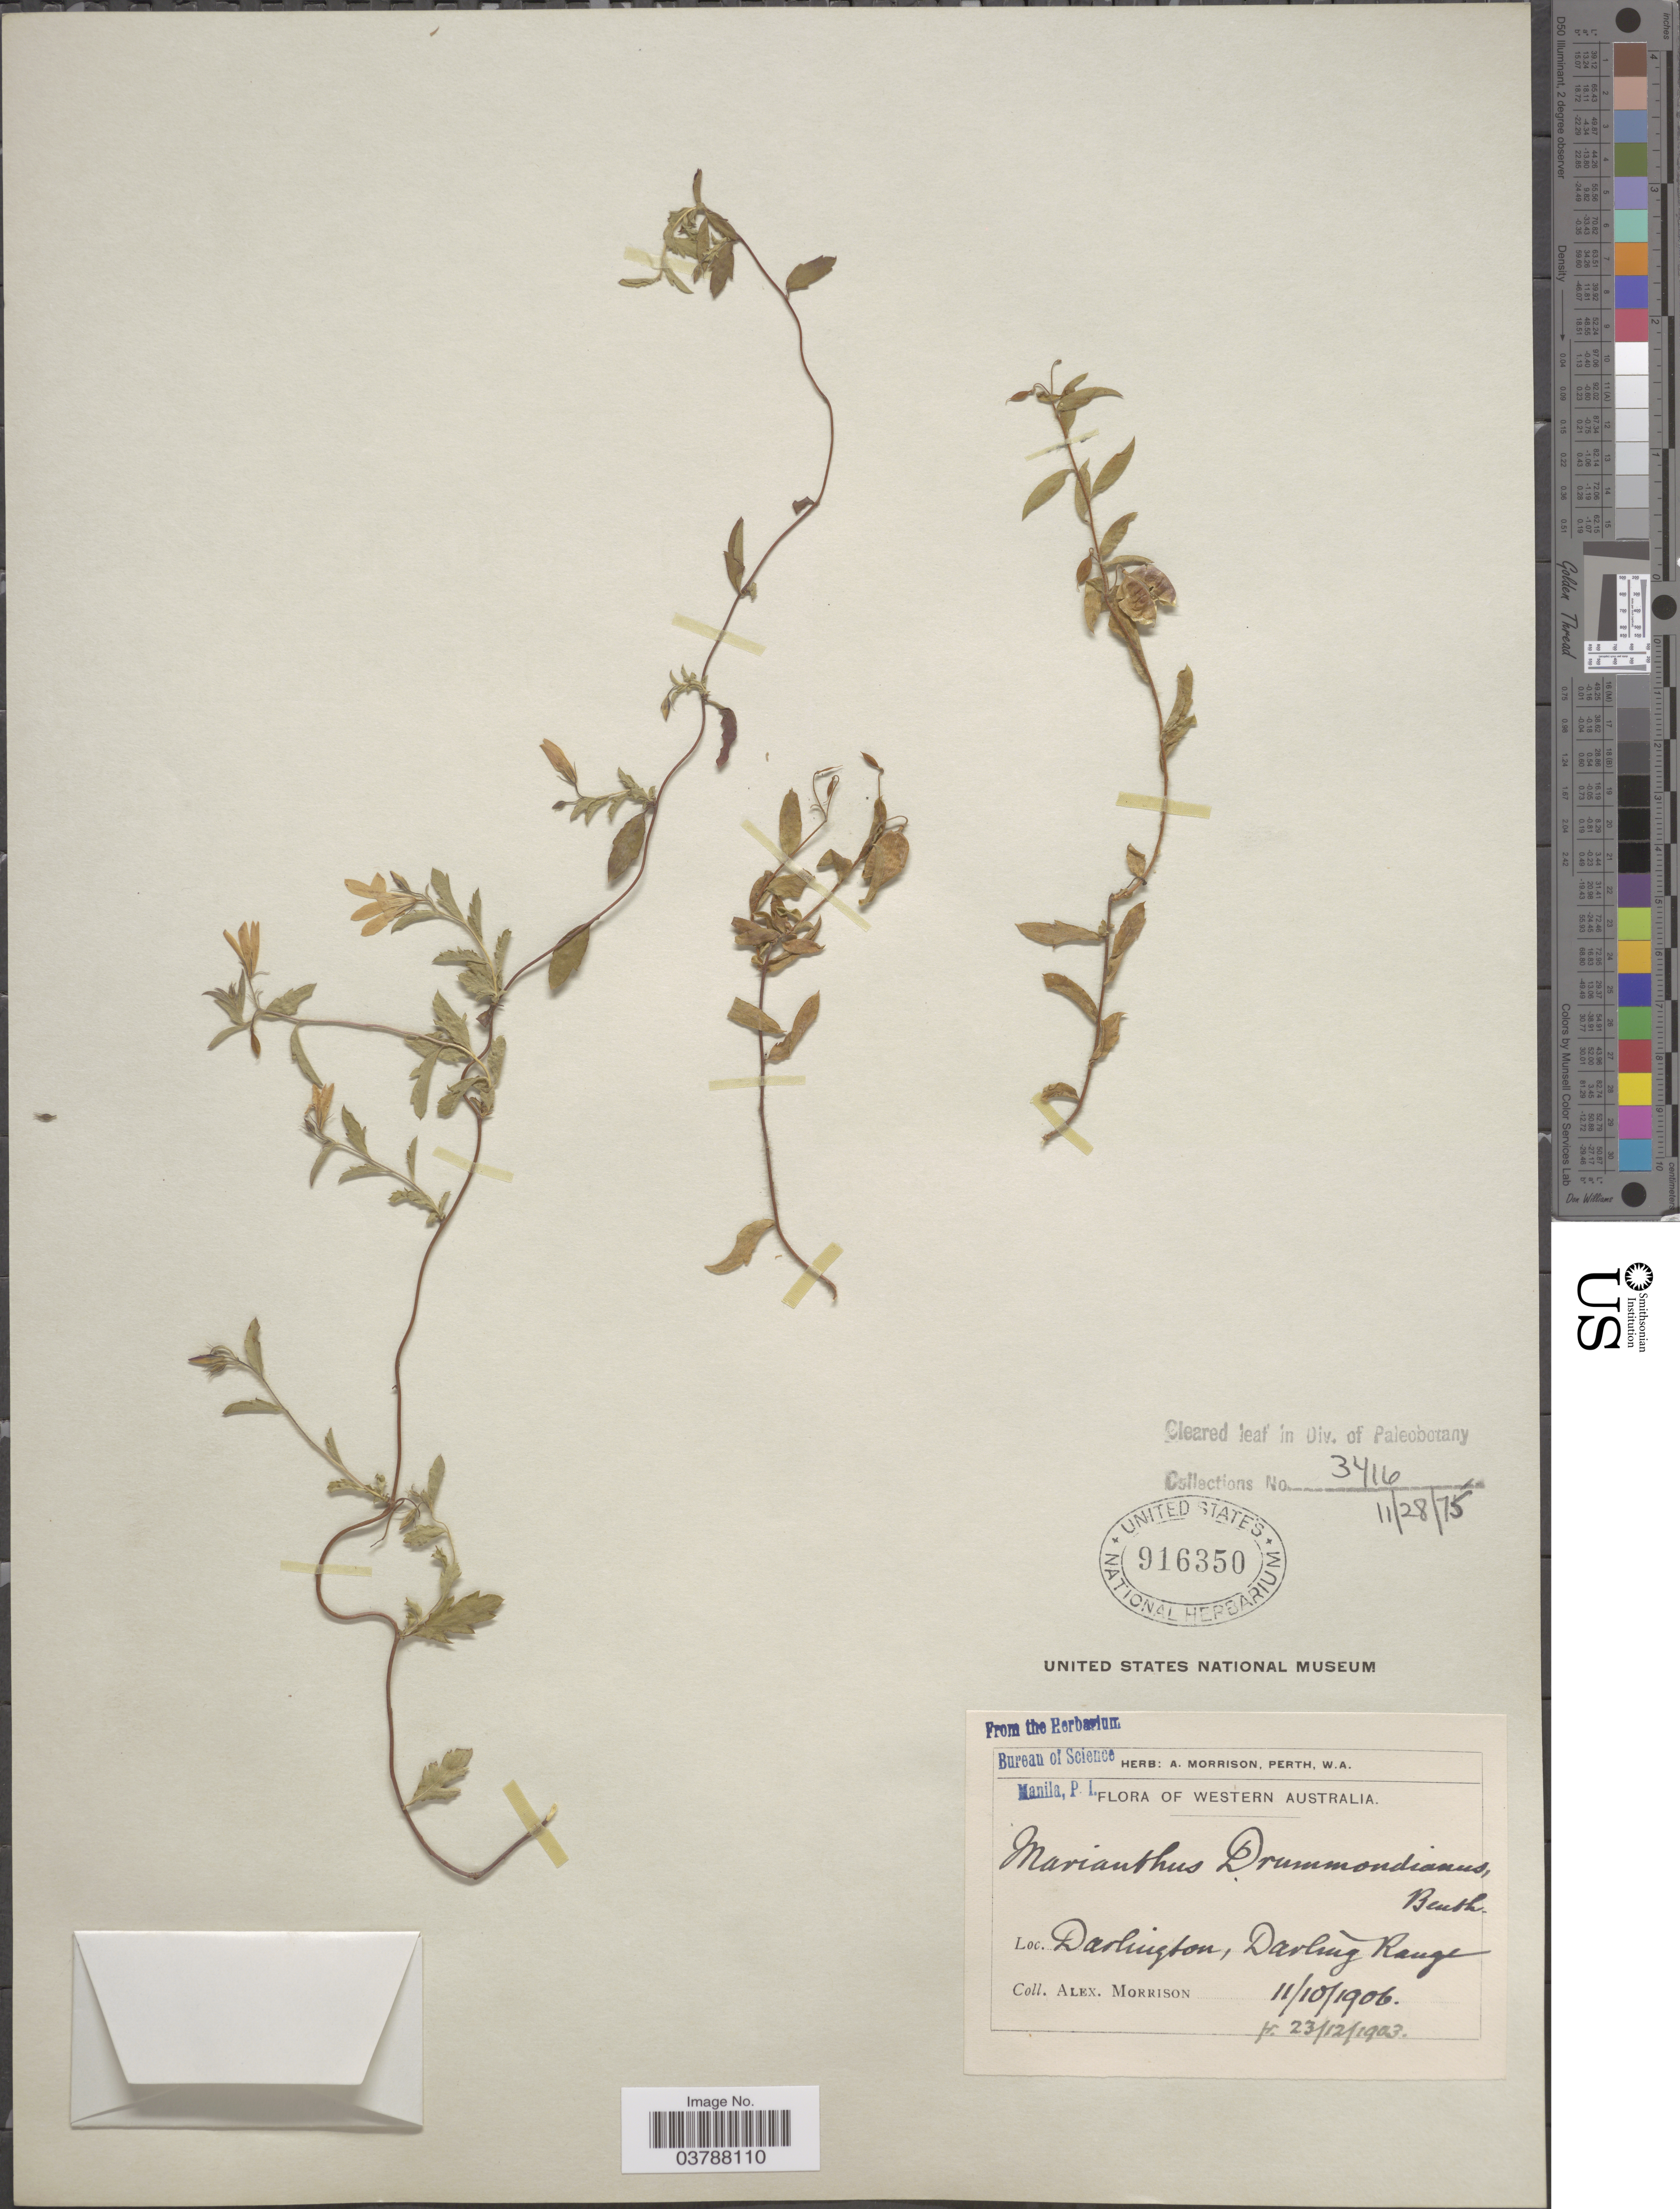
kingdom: Plantae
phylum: Tracheophyta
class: Magnoliopsida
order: Apiales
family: Pittosporaceae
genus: Marianthus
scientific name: Marianthus drummondianus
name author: (Putt.) Benth.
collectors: A. Morrison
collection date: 1906-10-11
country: Australia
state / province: Western Australia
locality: Darlington, Darling Range.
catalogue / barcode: US 916350